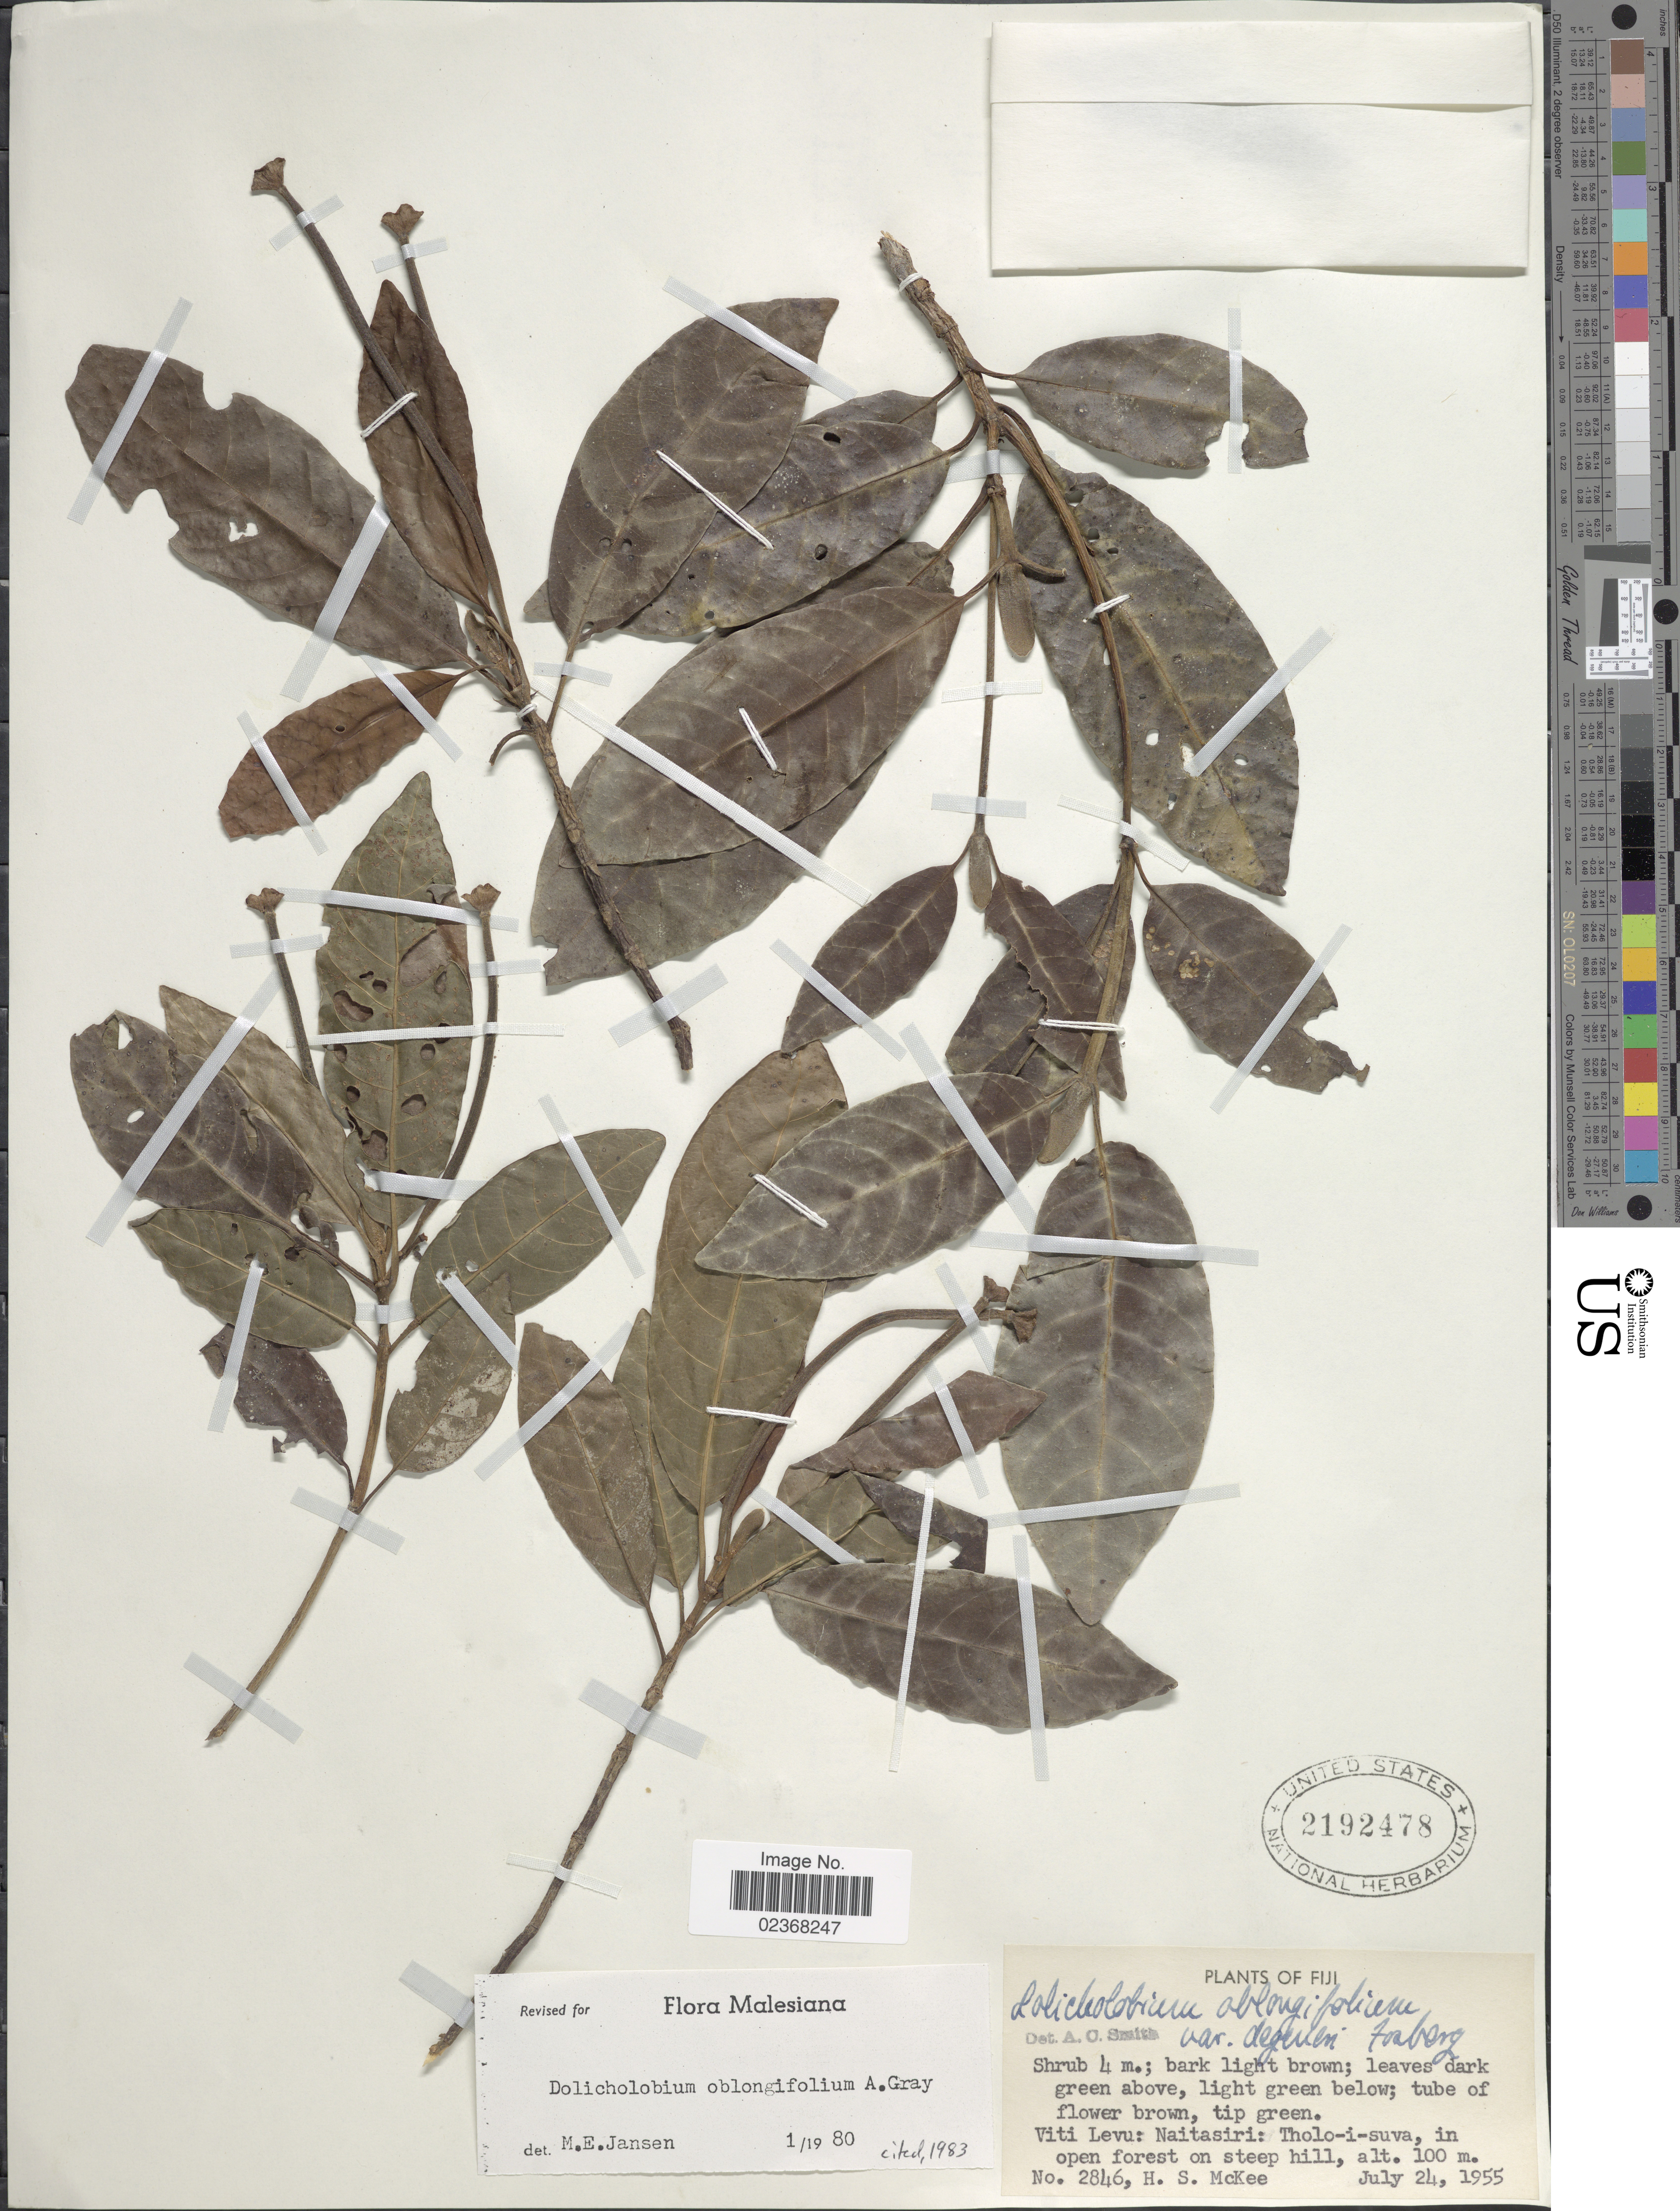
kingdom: Plantae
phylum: Tracheophyta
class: Magnoliopsida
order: Gentianales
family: Rubiaceae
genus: Dolicholobium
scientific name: Dolicholobium oblongifolium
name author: A. Gray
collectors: H. S. McKee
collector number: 2846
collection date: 1955-07-24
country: Fiji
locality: Viti Levu: Naitasiri: Tholo-i-suva, in open forest on steep hill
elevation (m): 100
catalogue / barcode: US 2192478